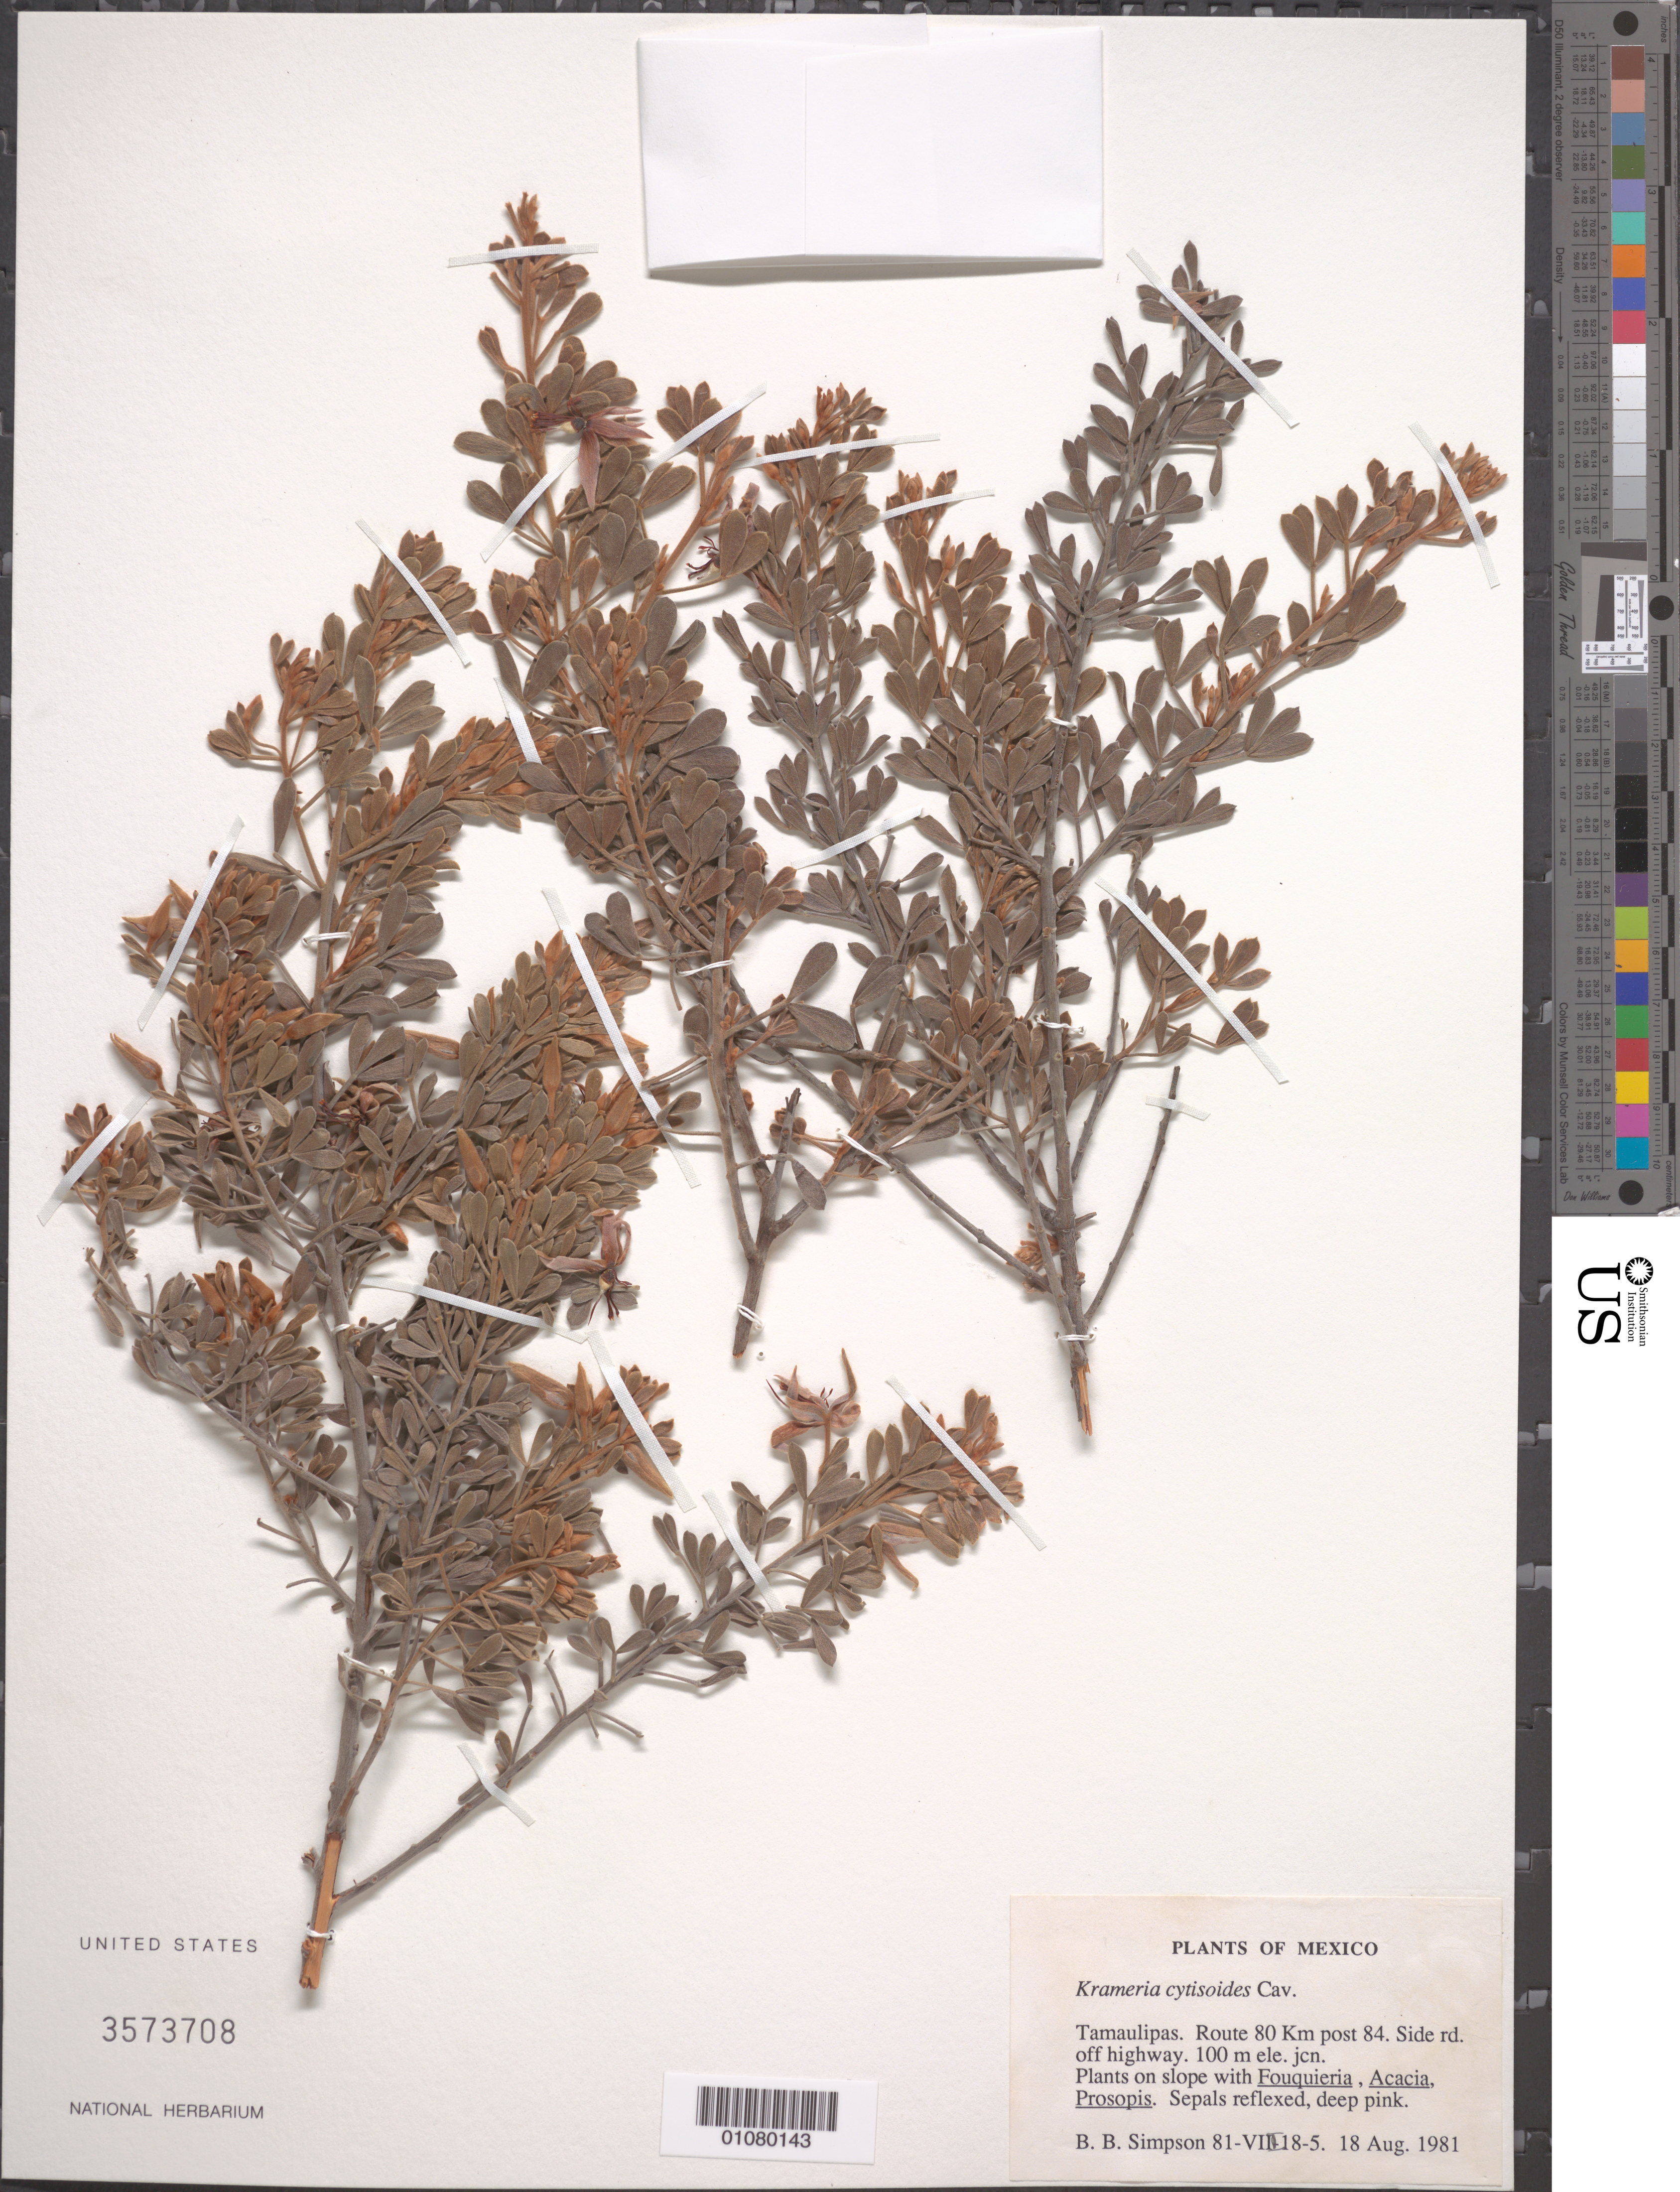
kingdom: Plantae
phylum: Tracheophyta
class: Magnoliopsida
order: Zygophyllales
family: Krameriaceae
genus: Krameria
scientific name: Krameria cytisoides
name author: Cav.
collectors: B. B. Simpson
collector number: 81-VIII-18-5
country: Mexico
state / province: Tamaulipas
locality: Rt 80 post 84, Side Rd. off hwy.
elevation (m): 100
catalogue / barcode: US 36573708